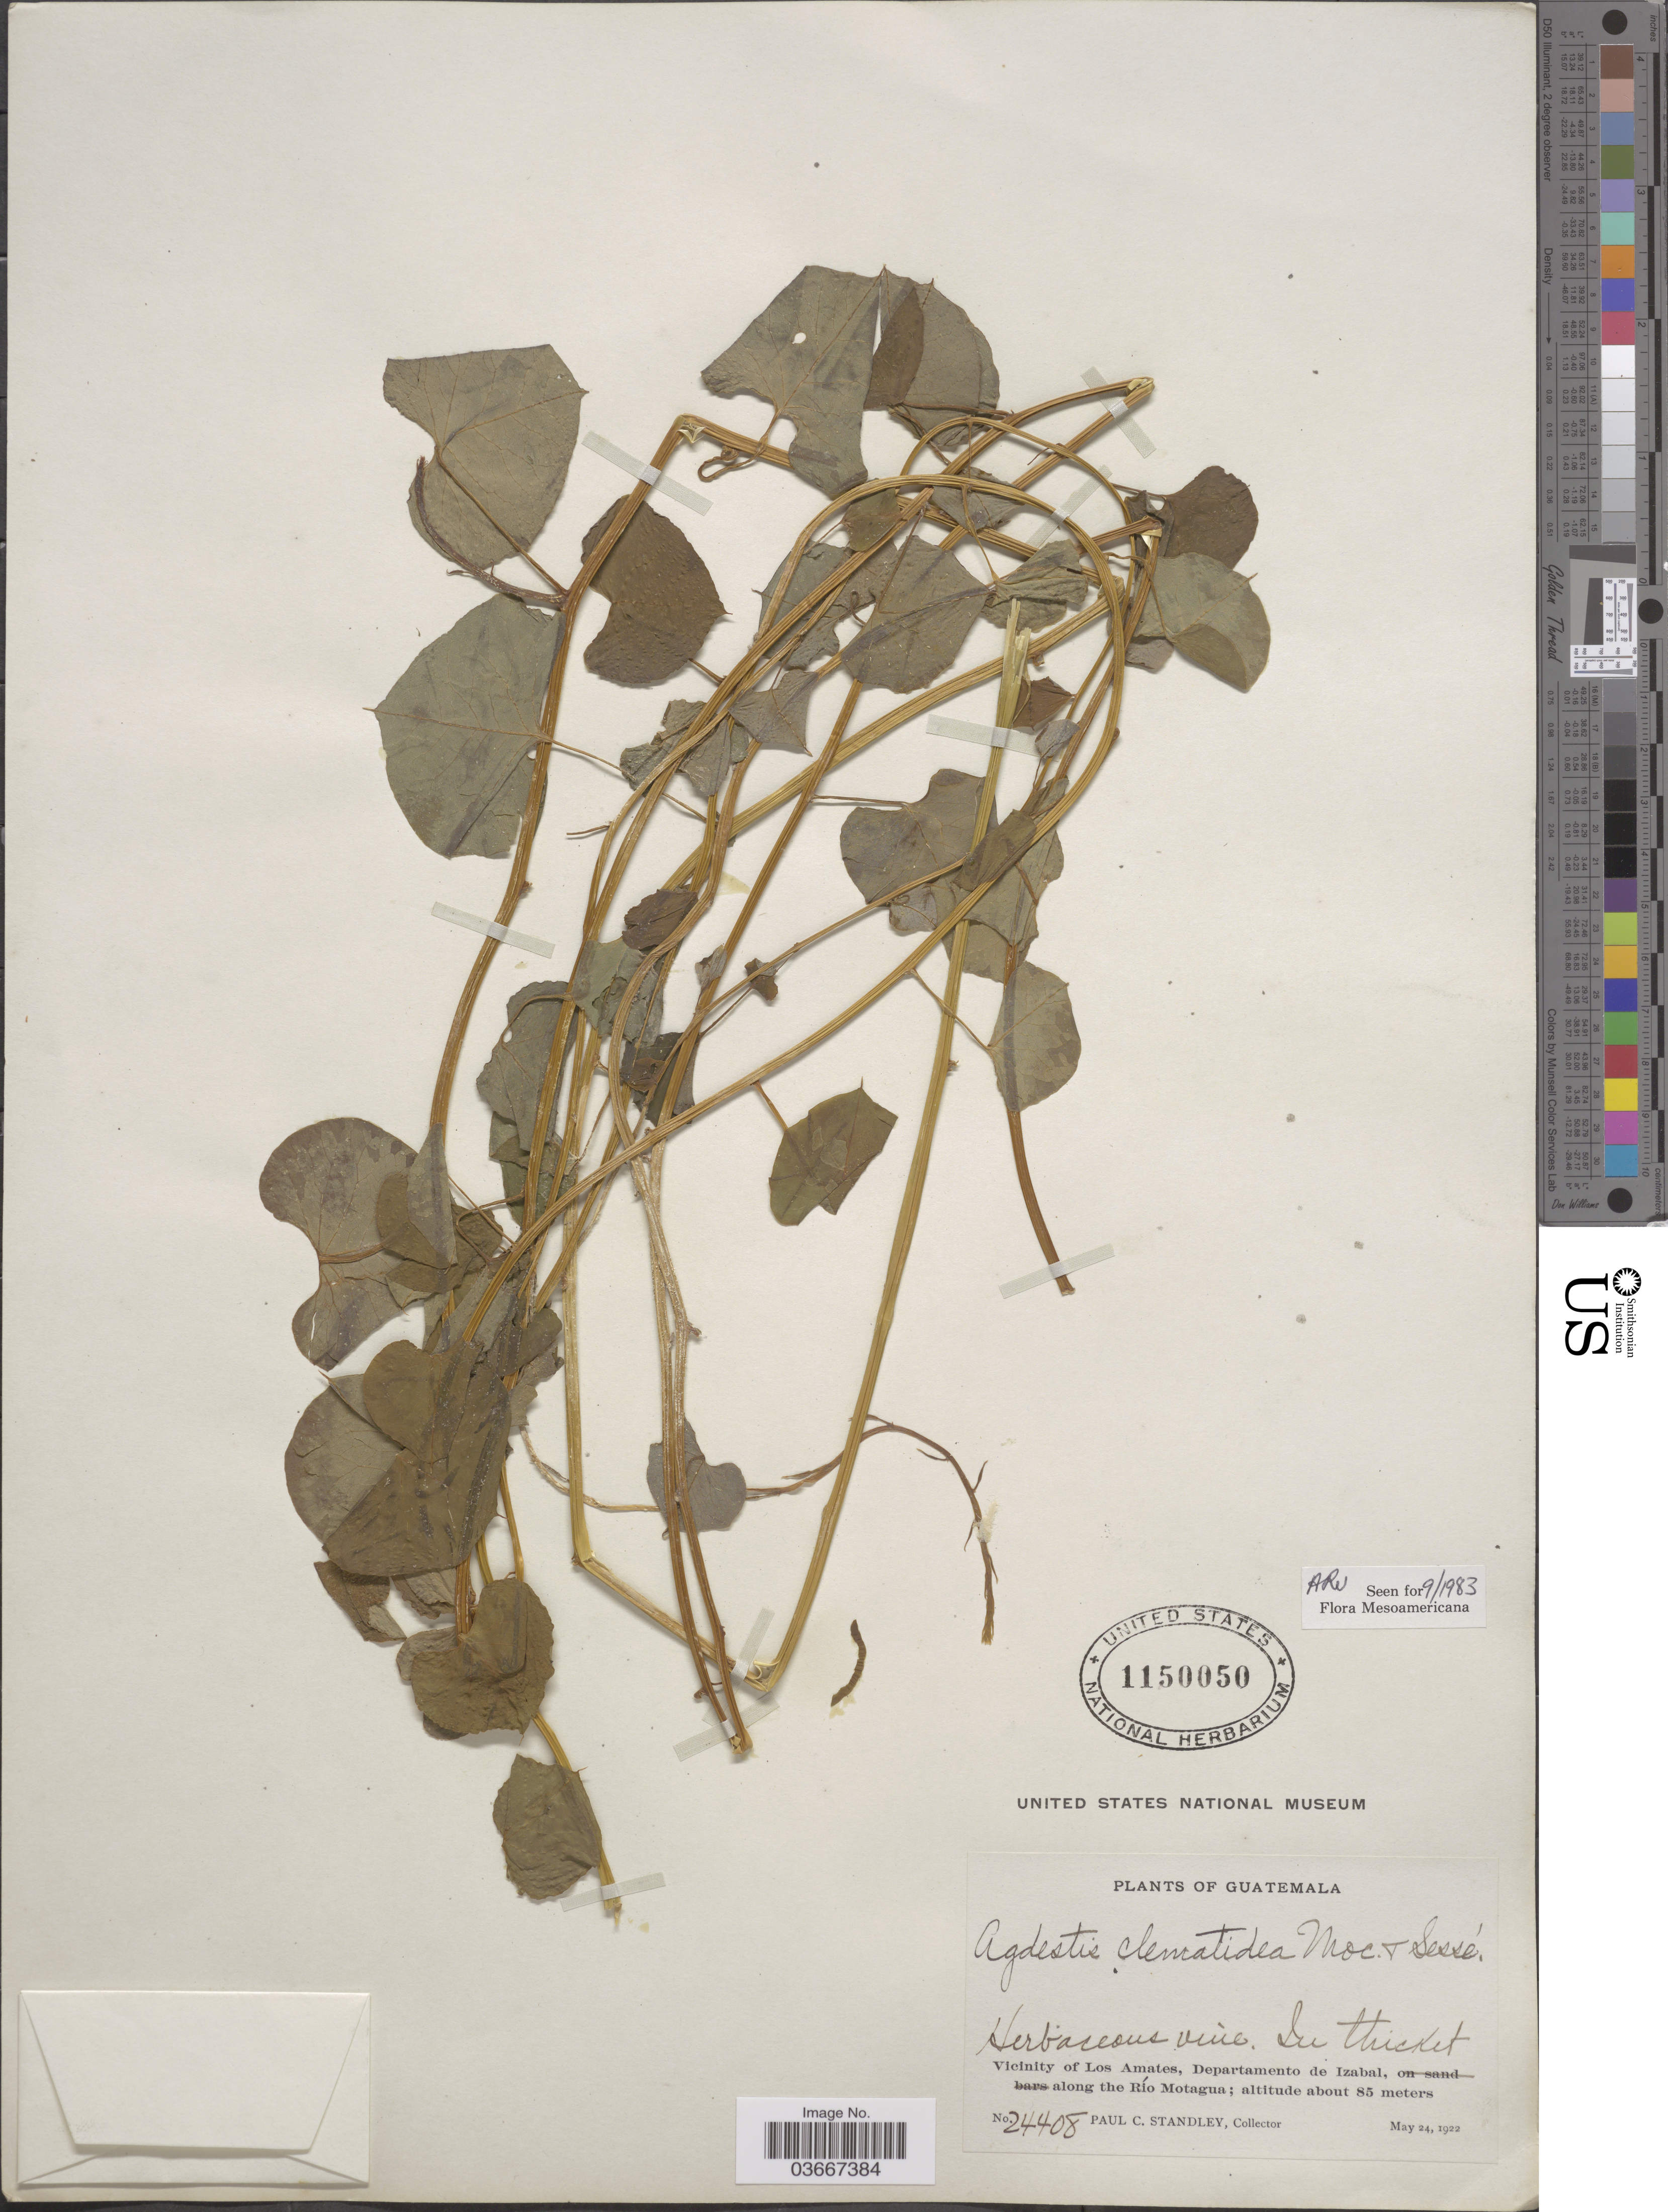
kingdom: Plantae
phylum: Tracheophyta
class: Magnoliopsida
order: Caryophyllales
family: Agdestidaceae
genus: Agdestis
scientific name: Agdestis clematidea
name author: Moc. & Sessé ex DC.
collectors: P. C. Standley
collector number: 24408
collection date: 1922-05-24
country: Guatemala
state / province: Izabal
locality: Vicinity of Los Amates, Departamento de Izabal, along the Río Motagua.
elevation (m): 85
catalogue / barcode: US 1150050